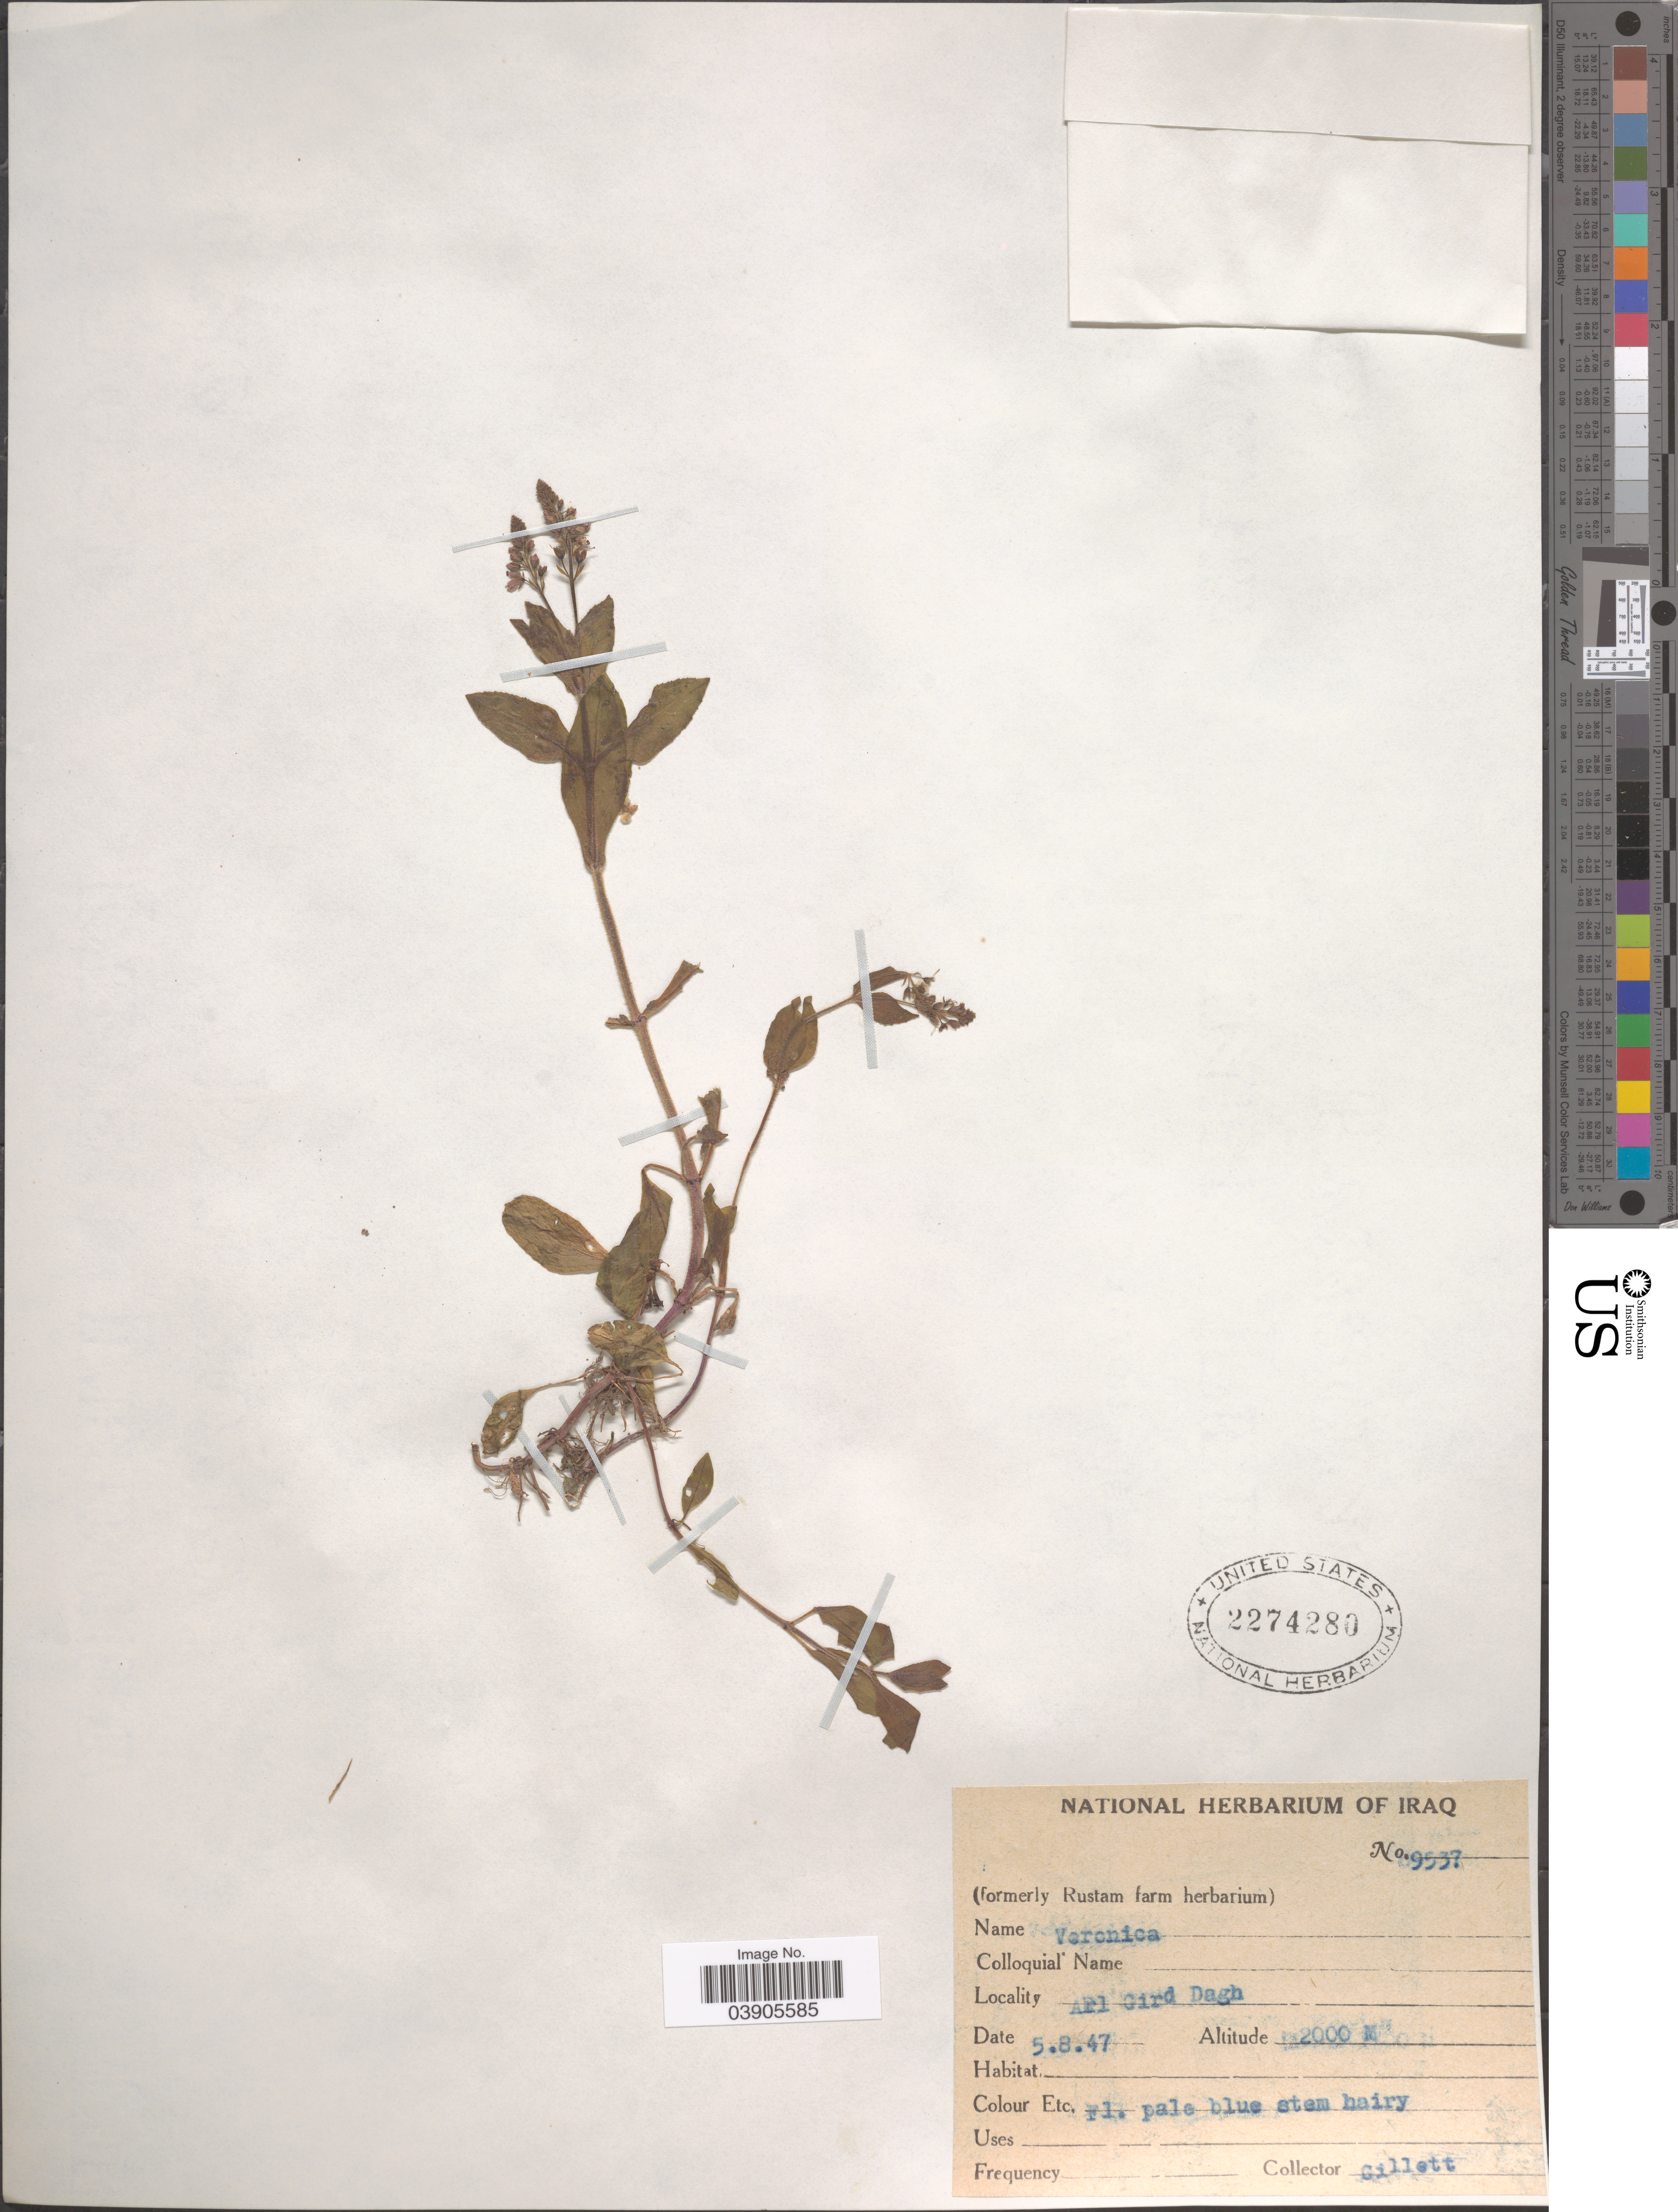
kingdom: Plantae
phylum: Tracheophyta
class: Magnoliopsida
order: Lamiales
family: Plantaginaceae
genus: Veronica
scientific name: Veronica anagallis-aquatica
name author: L.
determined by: Albach, Dirk C.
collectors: Gillett, --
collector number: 9537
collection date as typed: Transcribed d/m/y: 5/8/47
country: Iraq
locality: Arl Gird Dagh.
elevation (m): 2000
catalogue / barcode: US 2274280